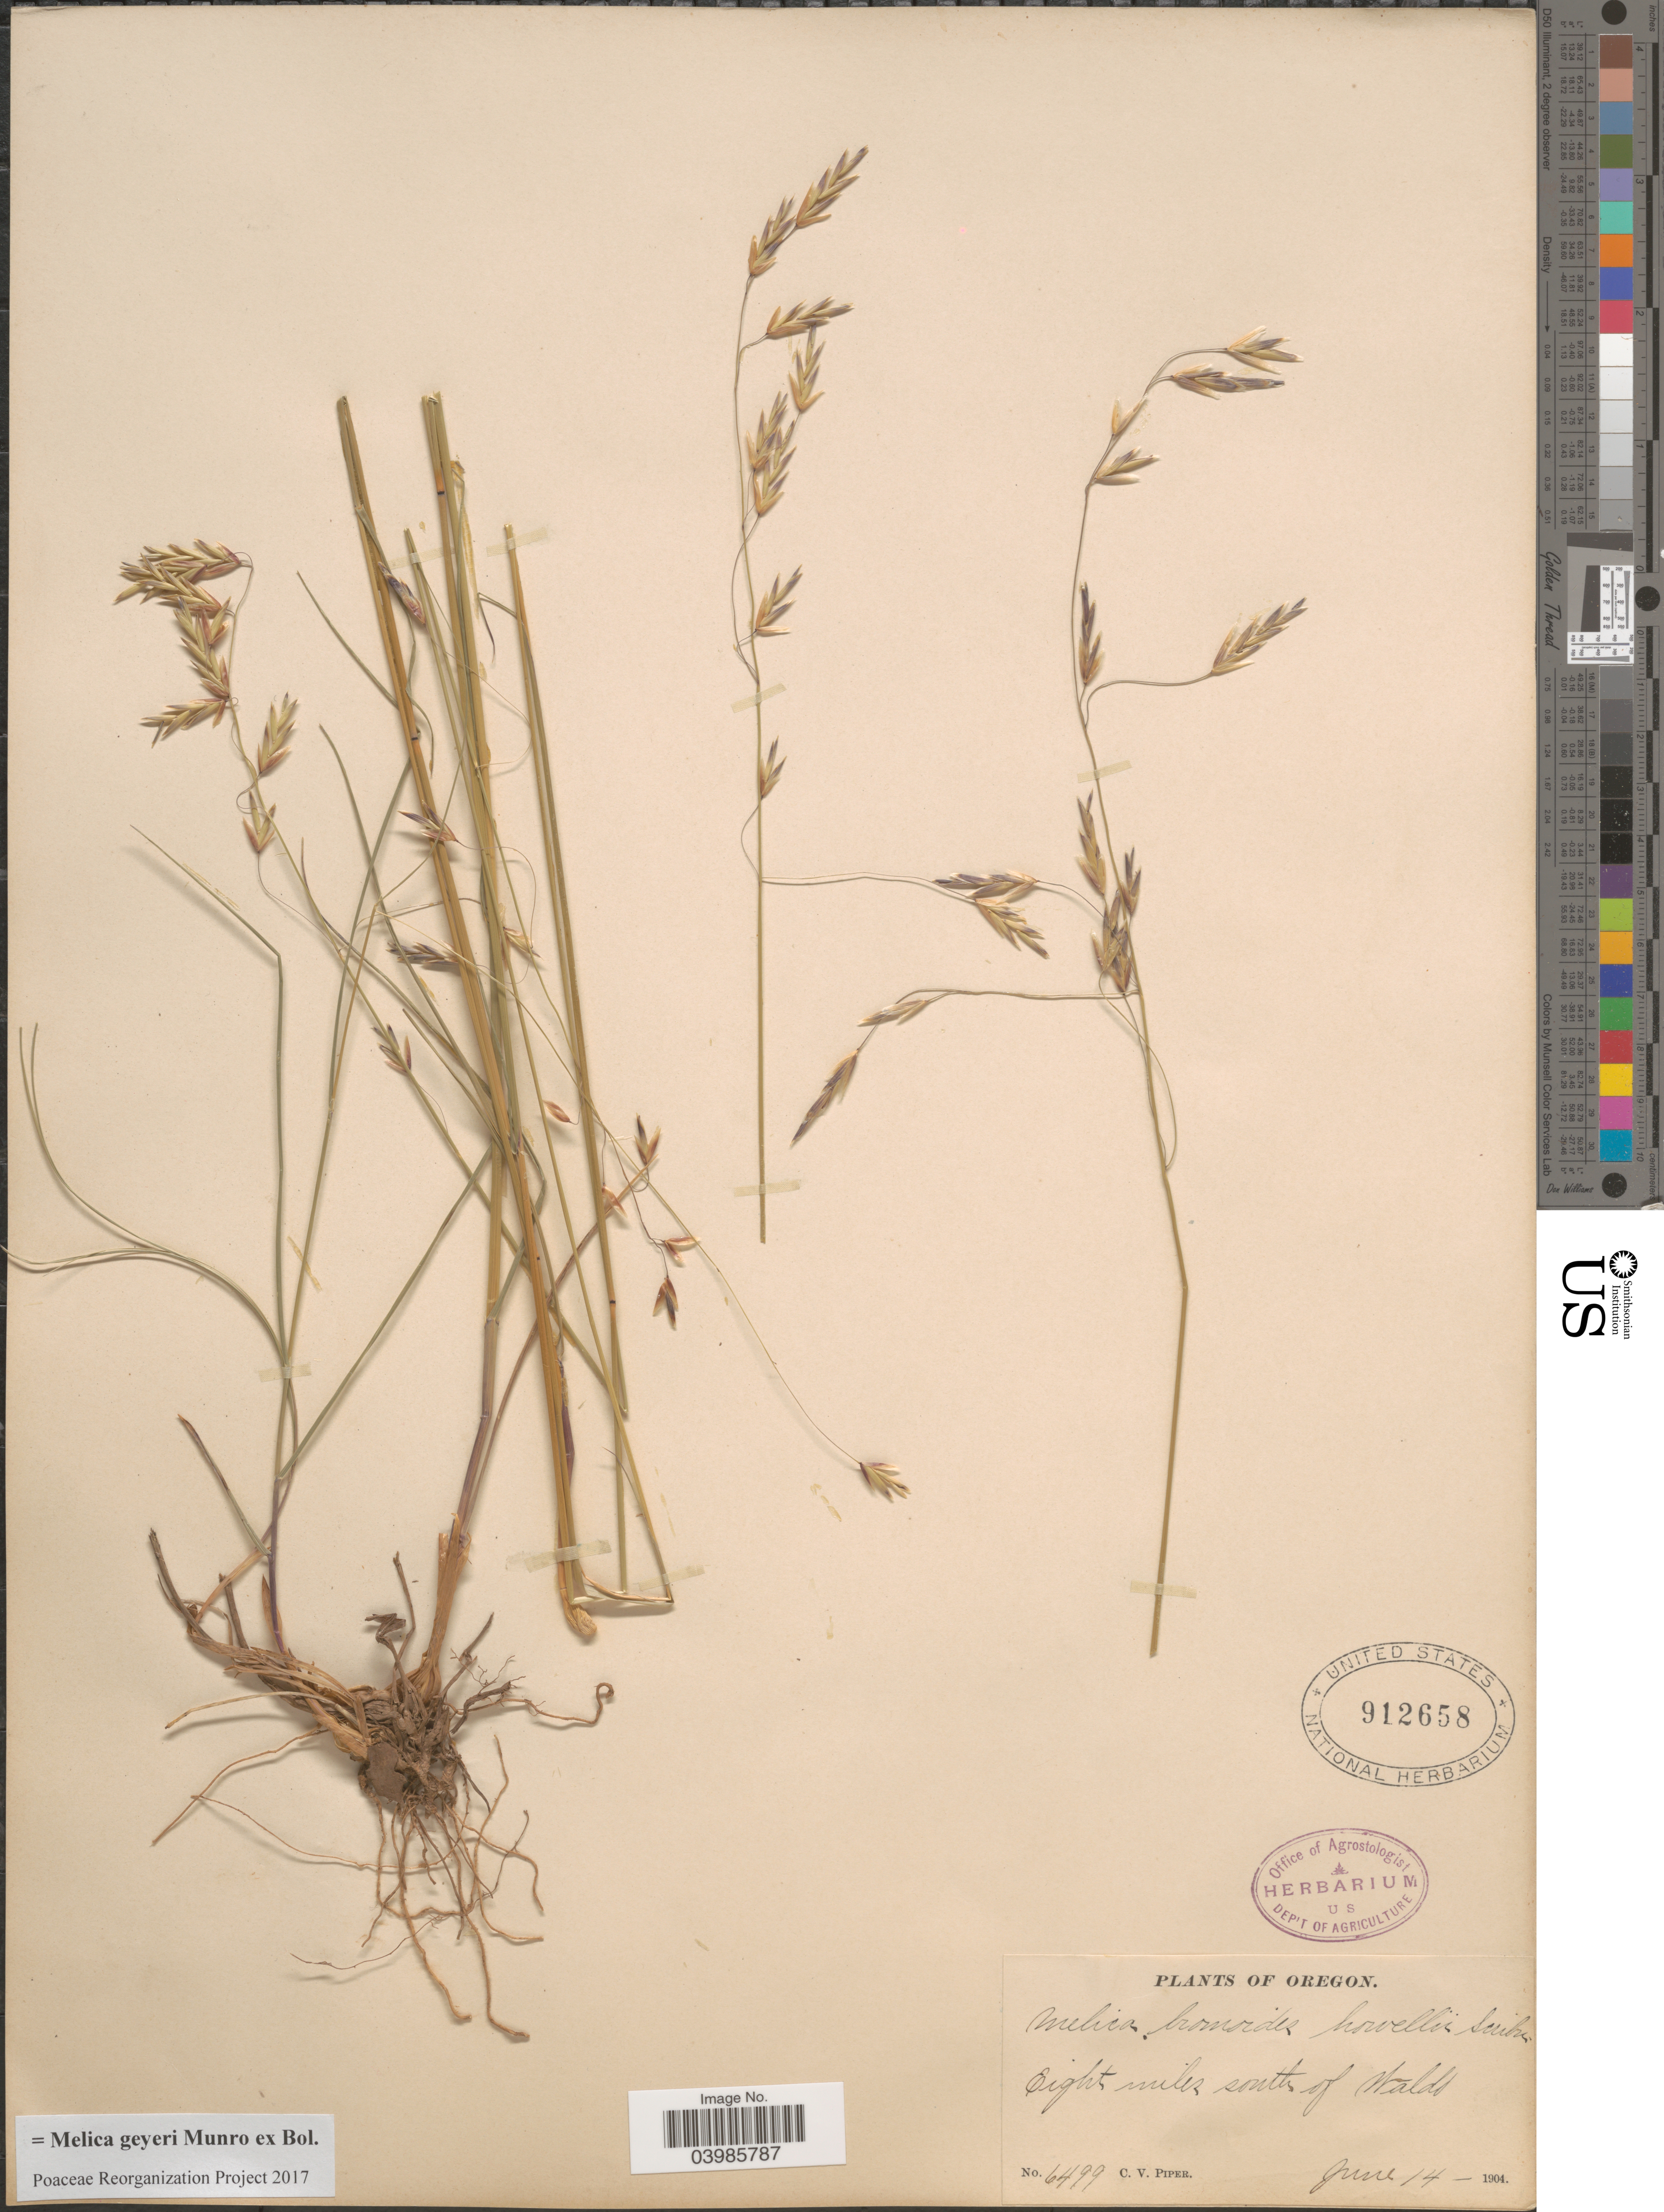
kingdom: Plantae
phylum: Tracheophyta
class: Liliopsida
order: Poales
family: Poaceae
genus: Melica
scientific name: Melica geyeri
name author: Munro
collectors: C. V. Piper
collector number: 6499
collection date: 1904-06-14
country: United States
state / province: Oregon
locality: Eight miles, south of Waldo.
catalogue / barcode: US 912658